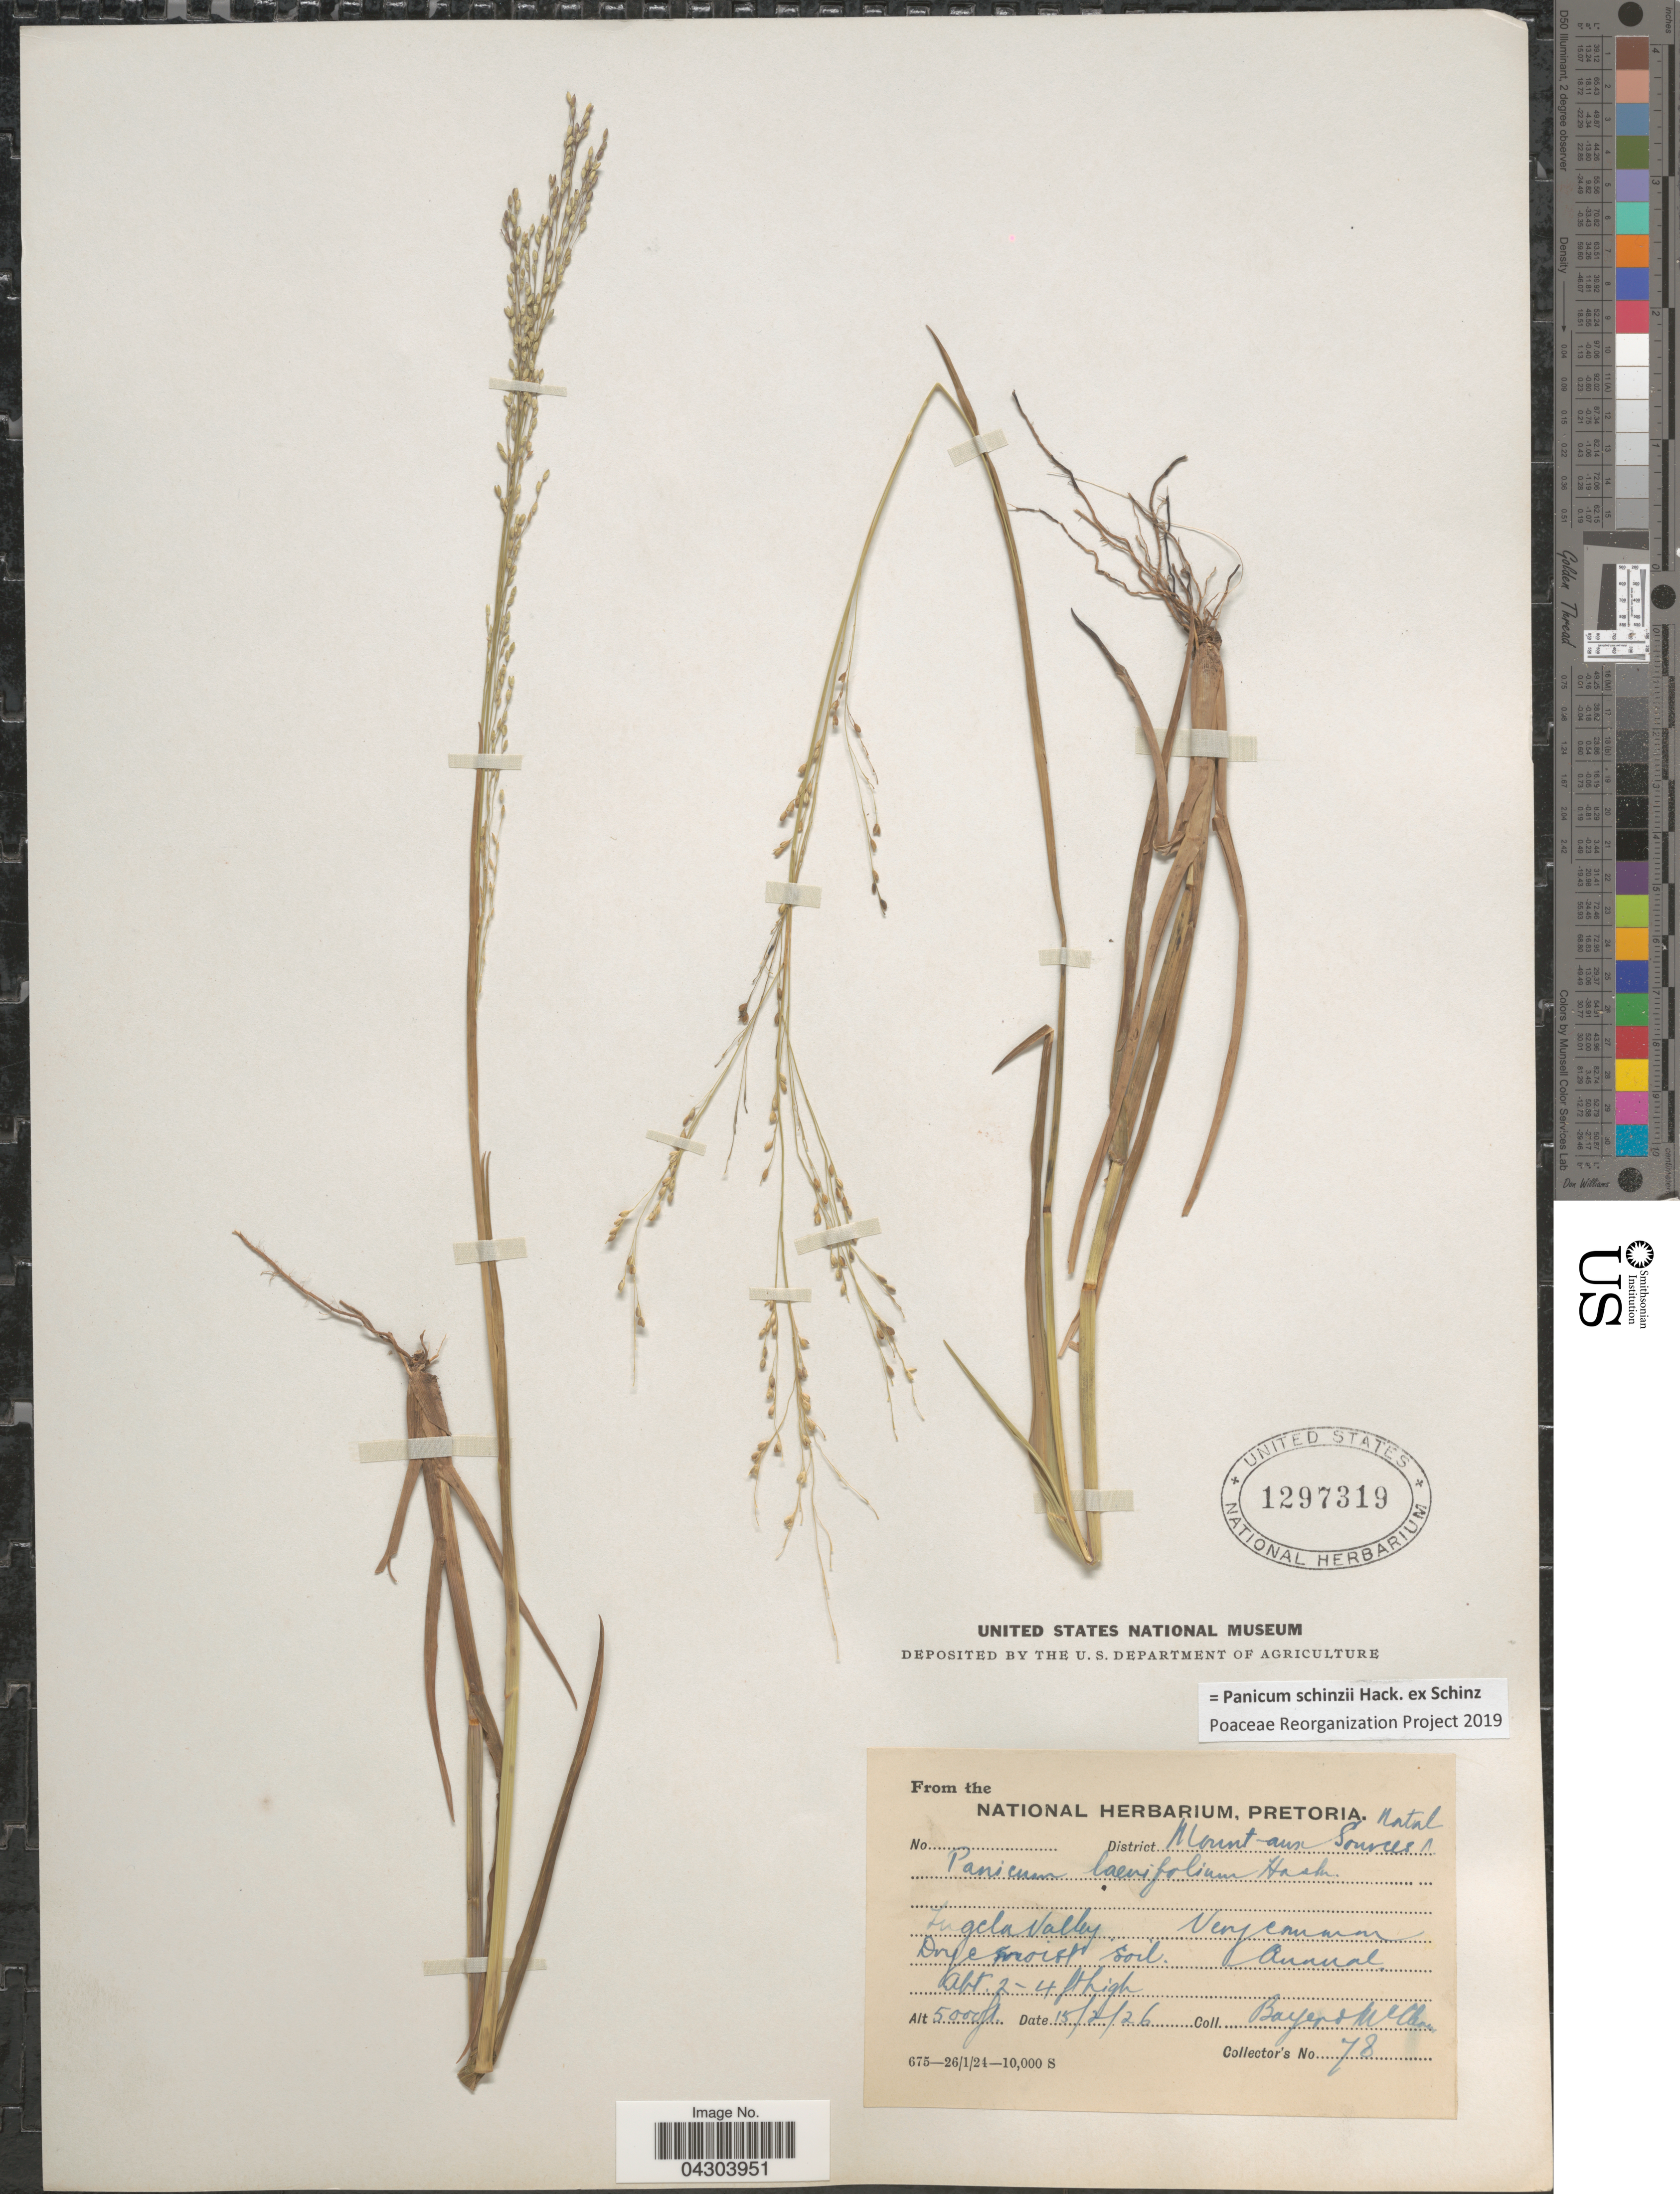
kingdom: Plantae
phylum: Tracheophyta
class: Liliopsida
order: Poales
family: Poaceae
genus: Panicum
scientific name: Panicum schinzii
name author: Hack. ex Schinz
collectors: Bayer & McClean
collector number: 78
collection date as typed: Transcribed d/m/y: 15/2/26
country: South Africa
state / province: KwaZulu-Natal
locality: District Mount aux Sources Natal. Ingela Valley.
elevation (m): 1524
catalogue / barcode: US 1297319